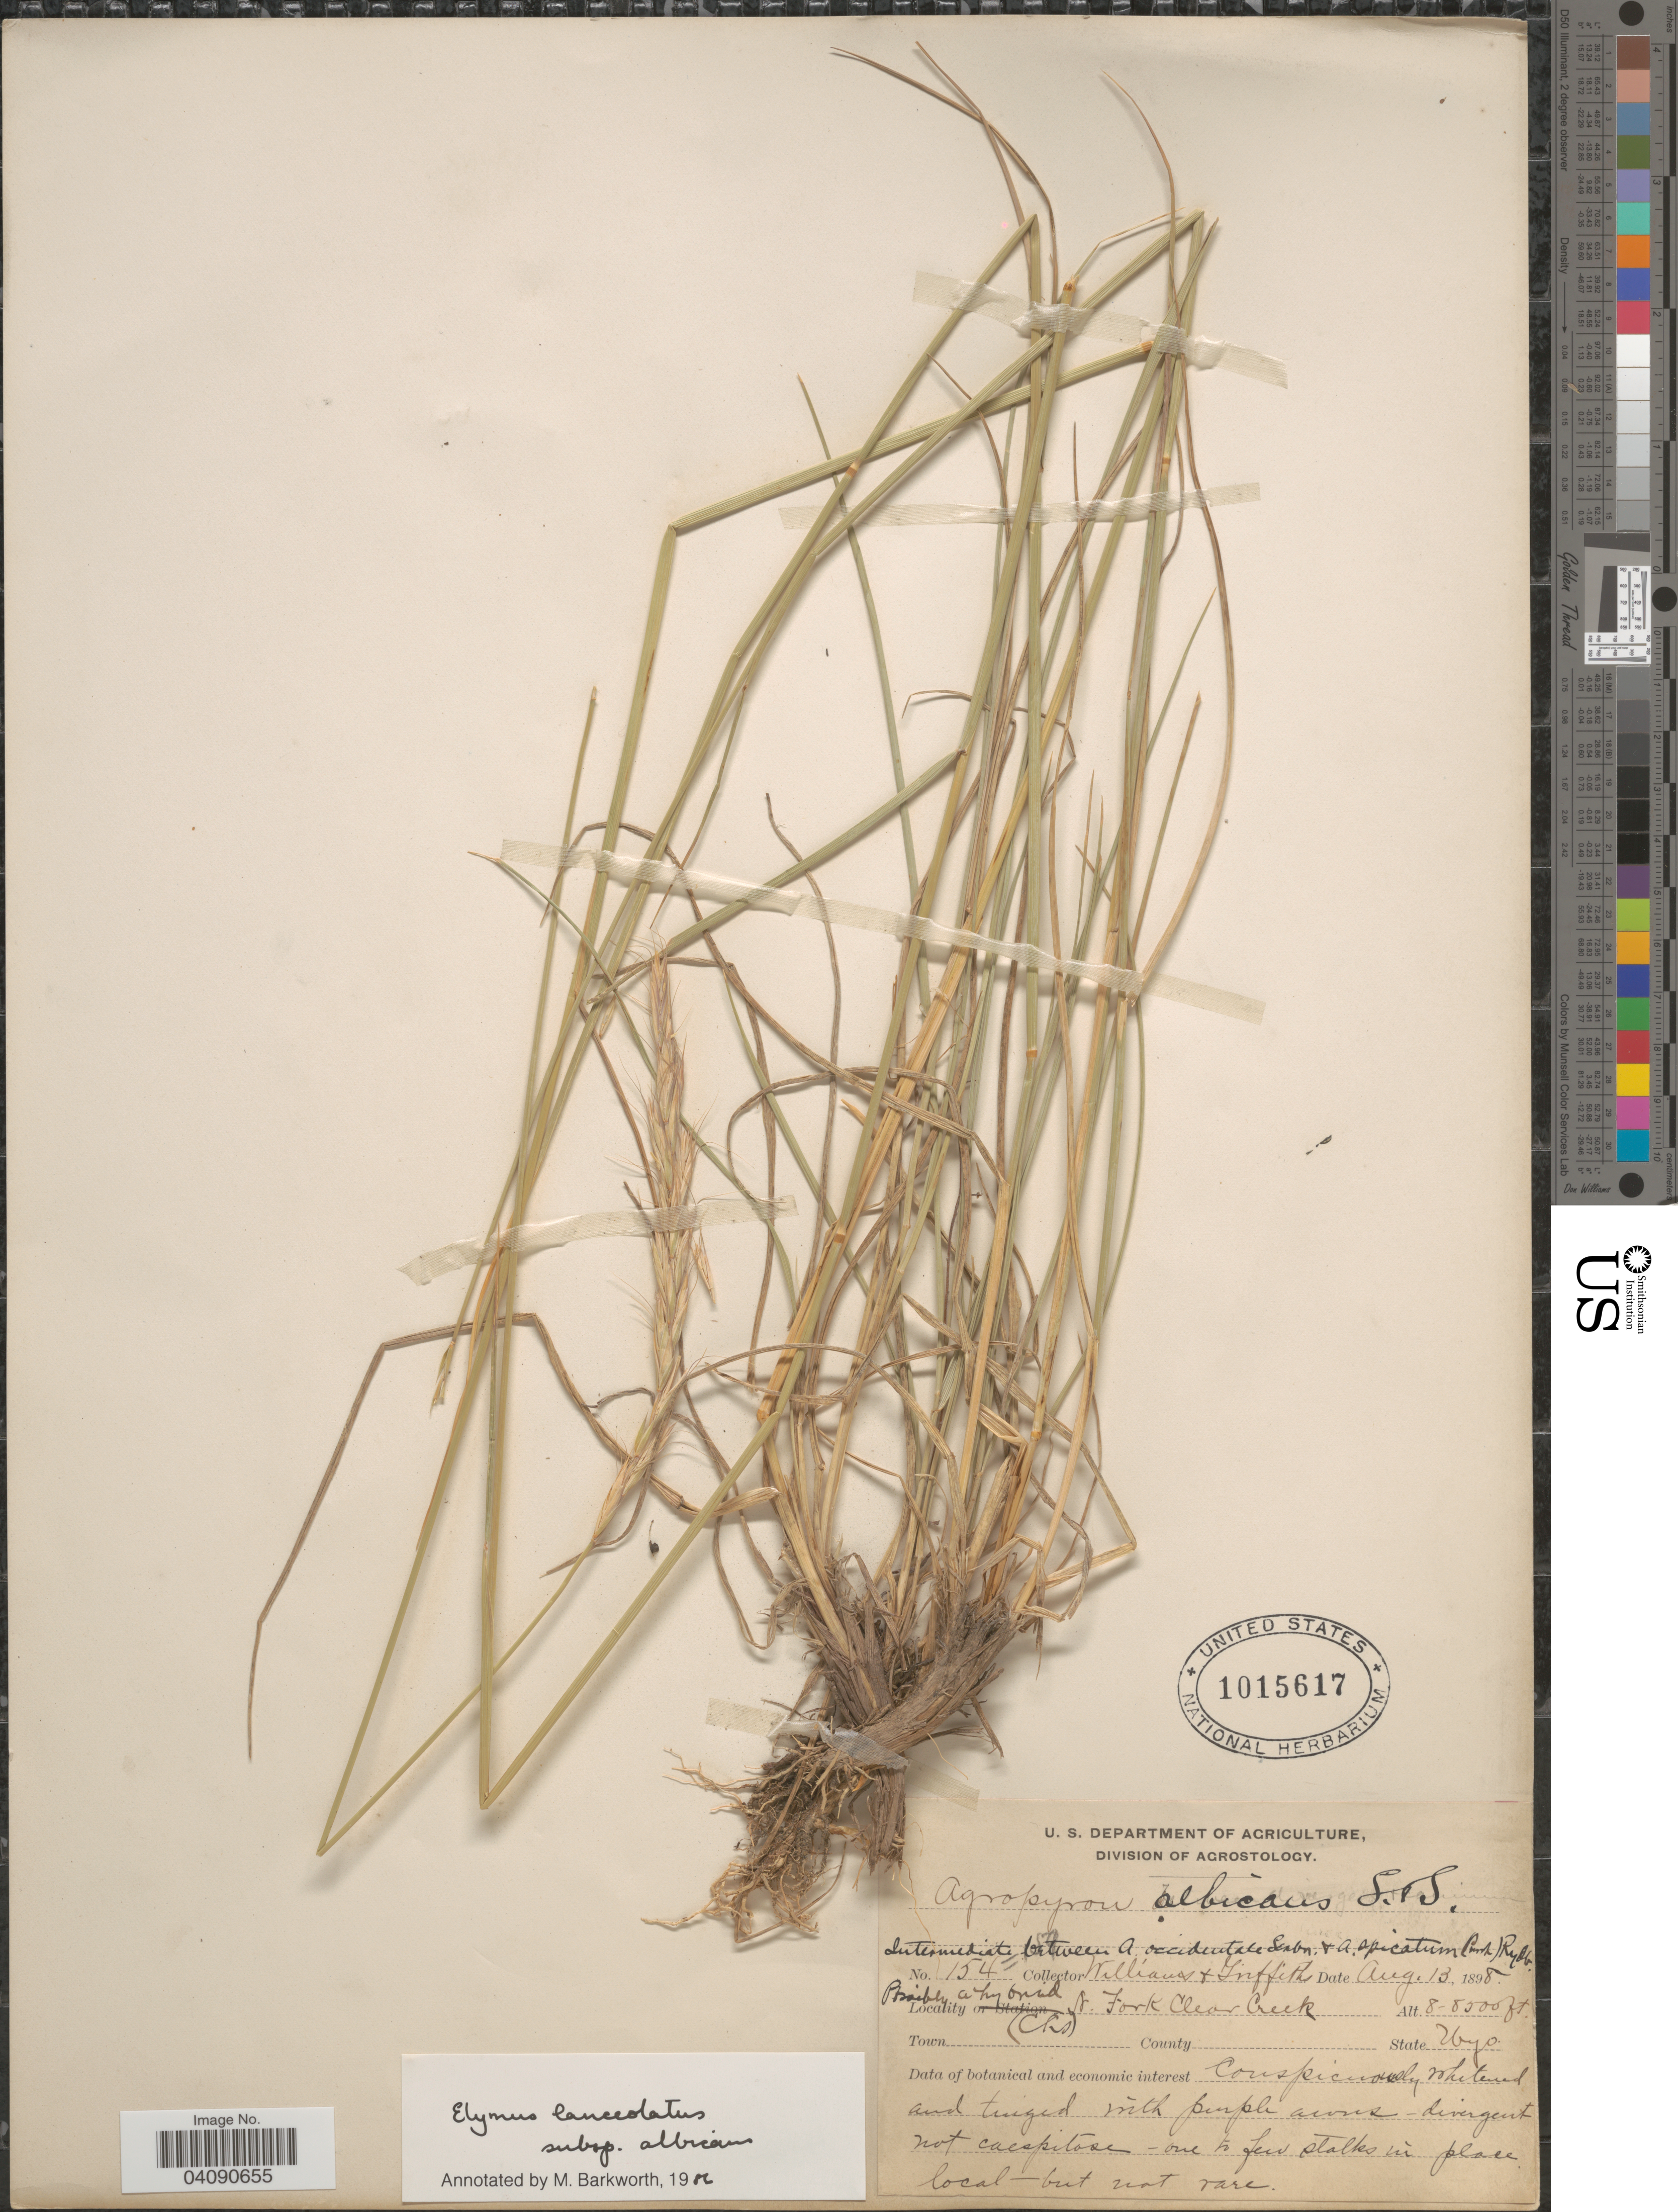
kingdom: Plantae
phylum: Tracheophyta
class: Liliopsida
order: Poales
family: Poaceae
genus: Elymus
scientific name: Elymus albicans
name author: (Scribn. & J.G. Sm.) Á. Löve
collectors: -- Williams & -- Griffiths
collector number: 154=59*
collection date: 1898-08-13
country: United States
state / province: Wyoming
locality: N. Fork Clear Creek.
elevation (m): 2438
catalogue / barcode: US 1015617